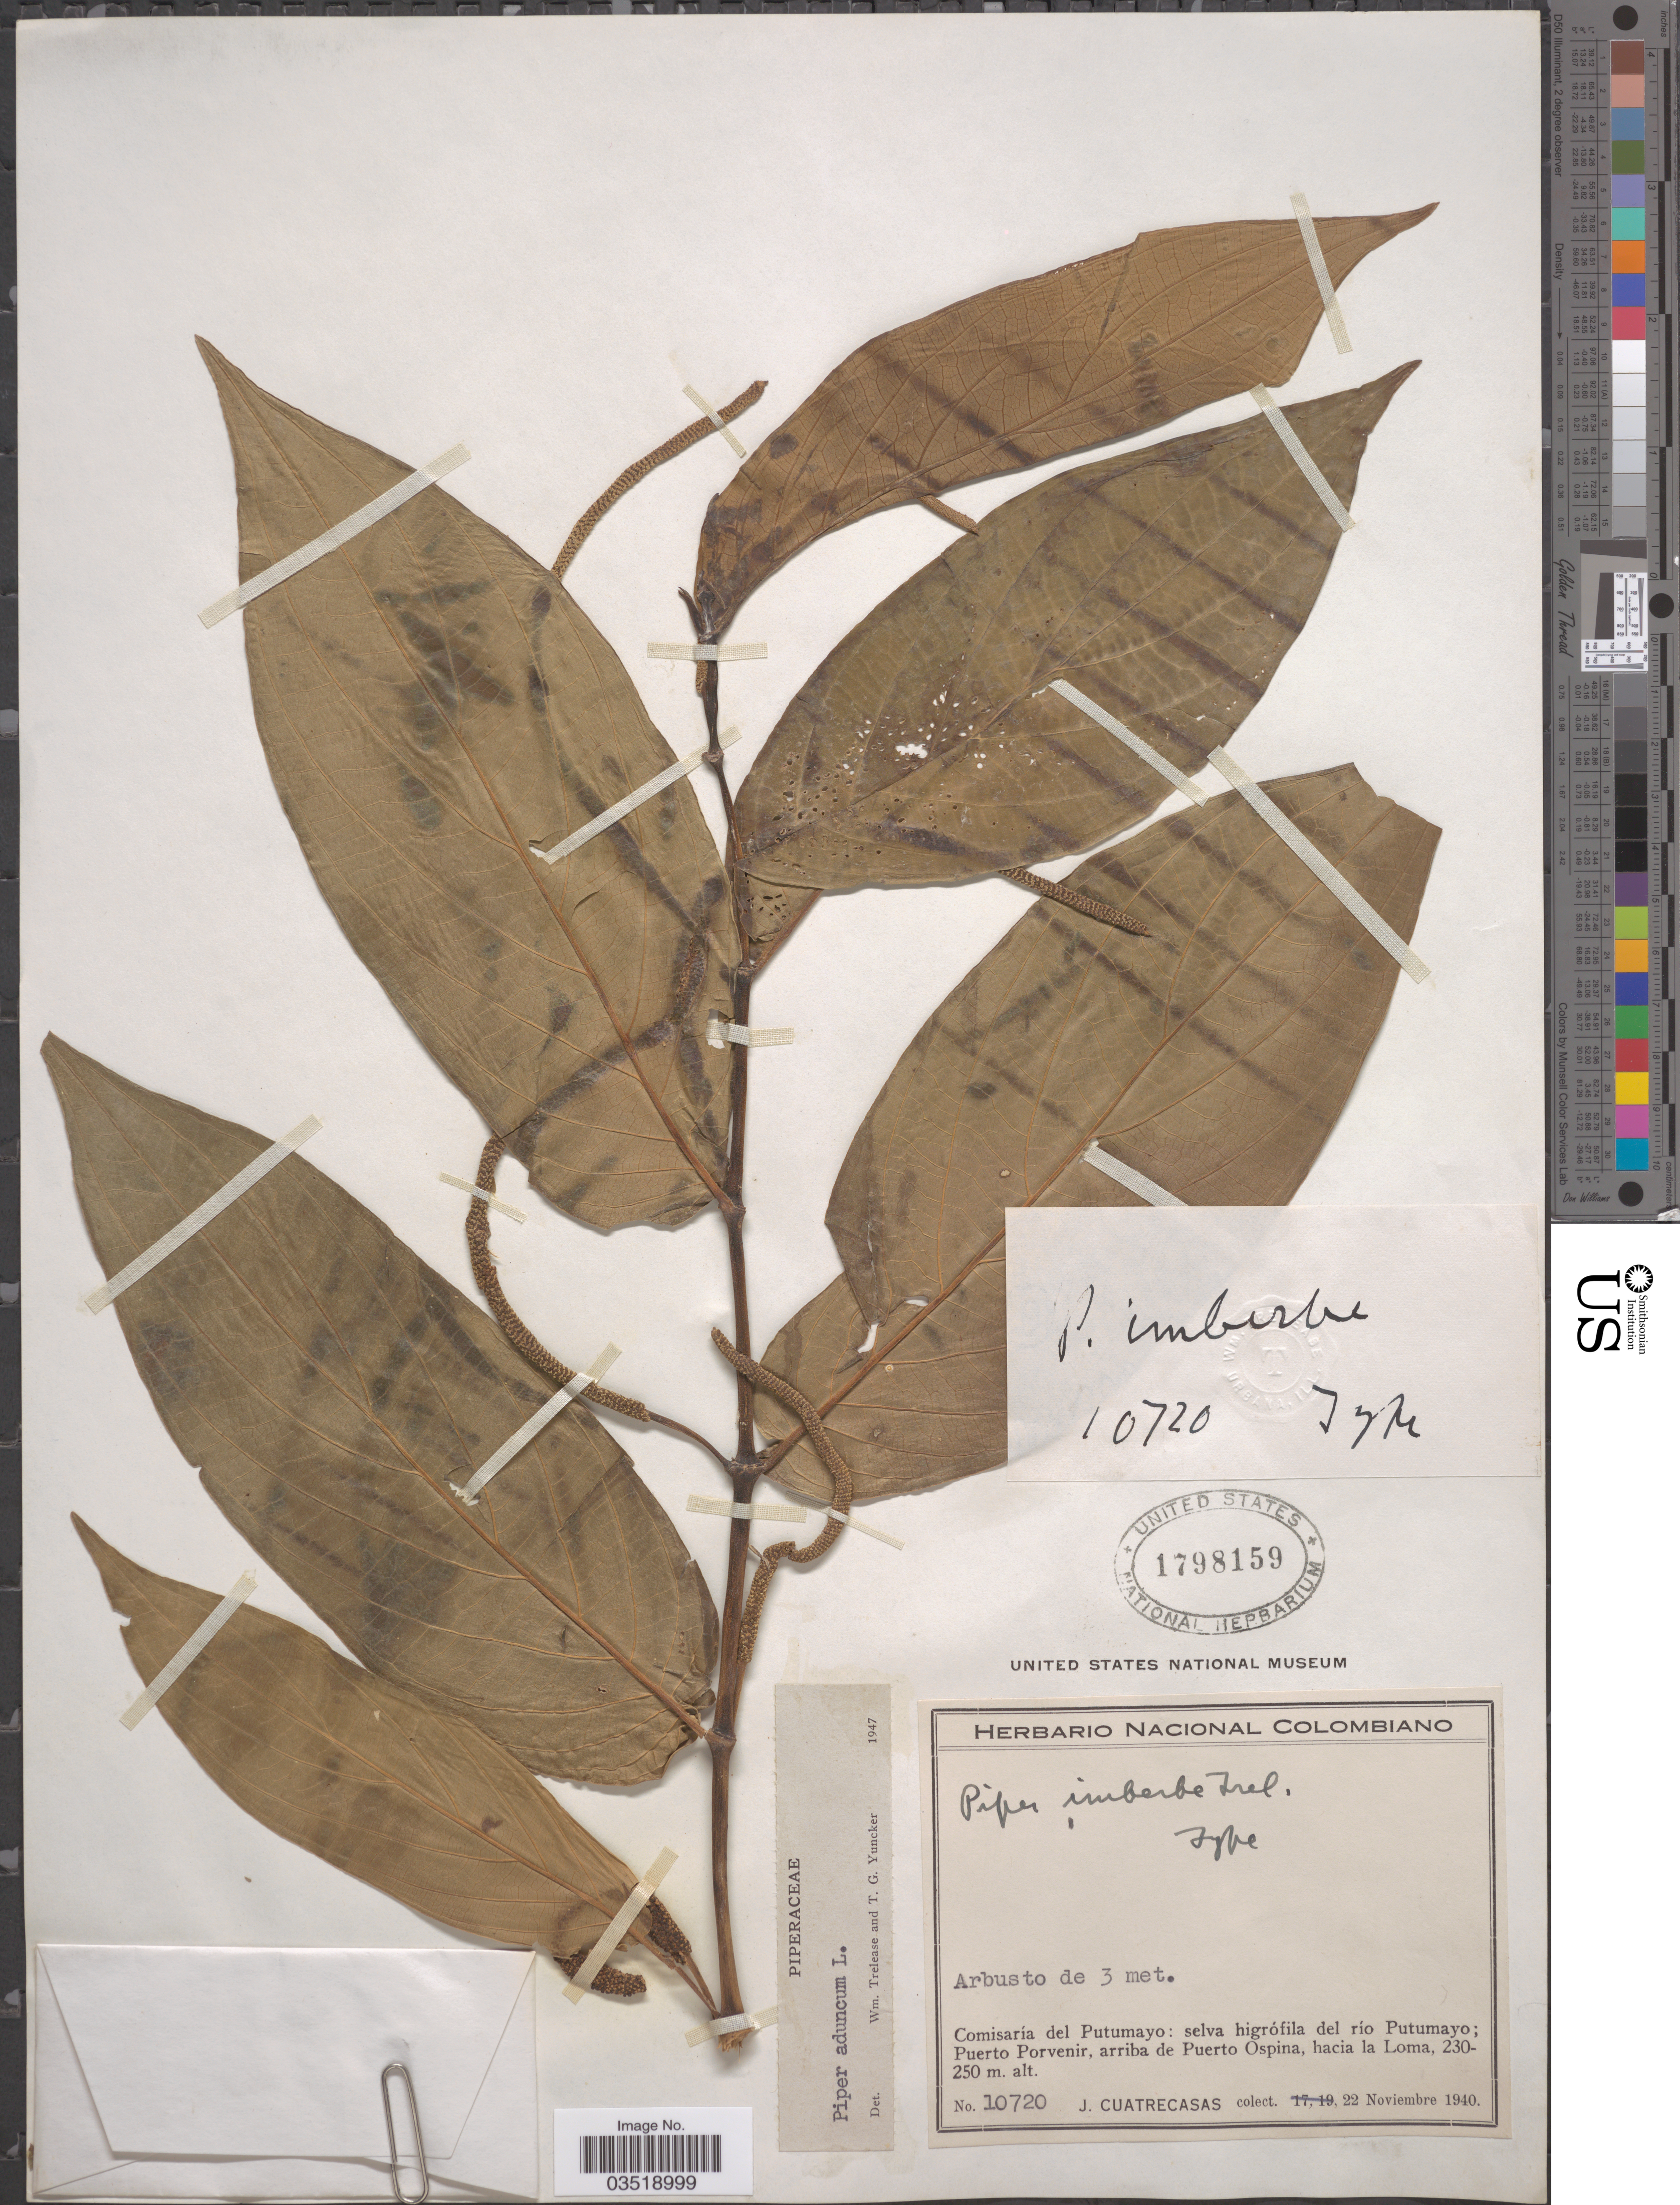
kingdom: Plantae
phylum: Tracheophyta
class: Magnoliopsida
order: Piperales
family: Piperaceae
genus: Piper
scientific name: Piper aduncum var. aduncum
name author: L.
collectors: J. Cuatrecasas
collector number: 10720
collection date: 1940-11-22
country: Colombia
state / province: Putumayo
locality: Comisaría del Putumayo: selva higrófila del río Putumayo; Puerto Porvenir, arriba de Puerto Ospina, hacia la Loma.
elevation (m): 230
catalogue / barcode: US 1798159